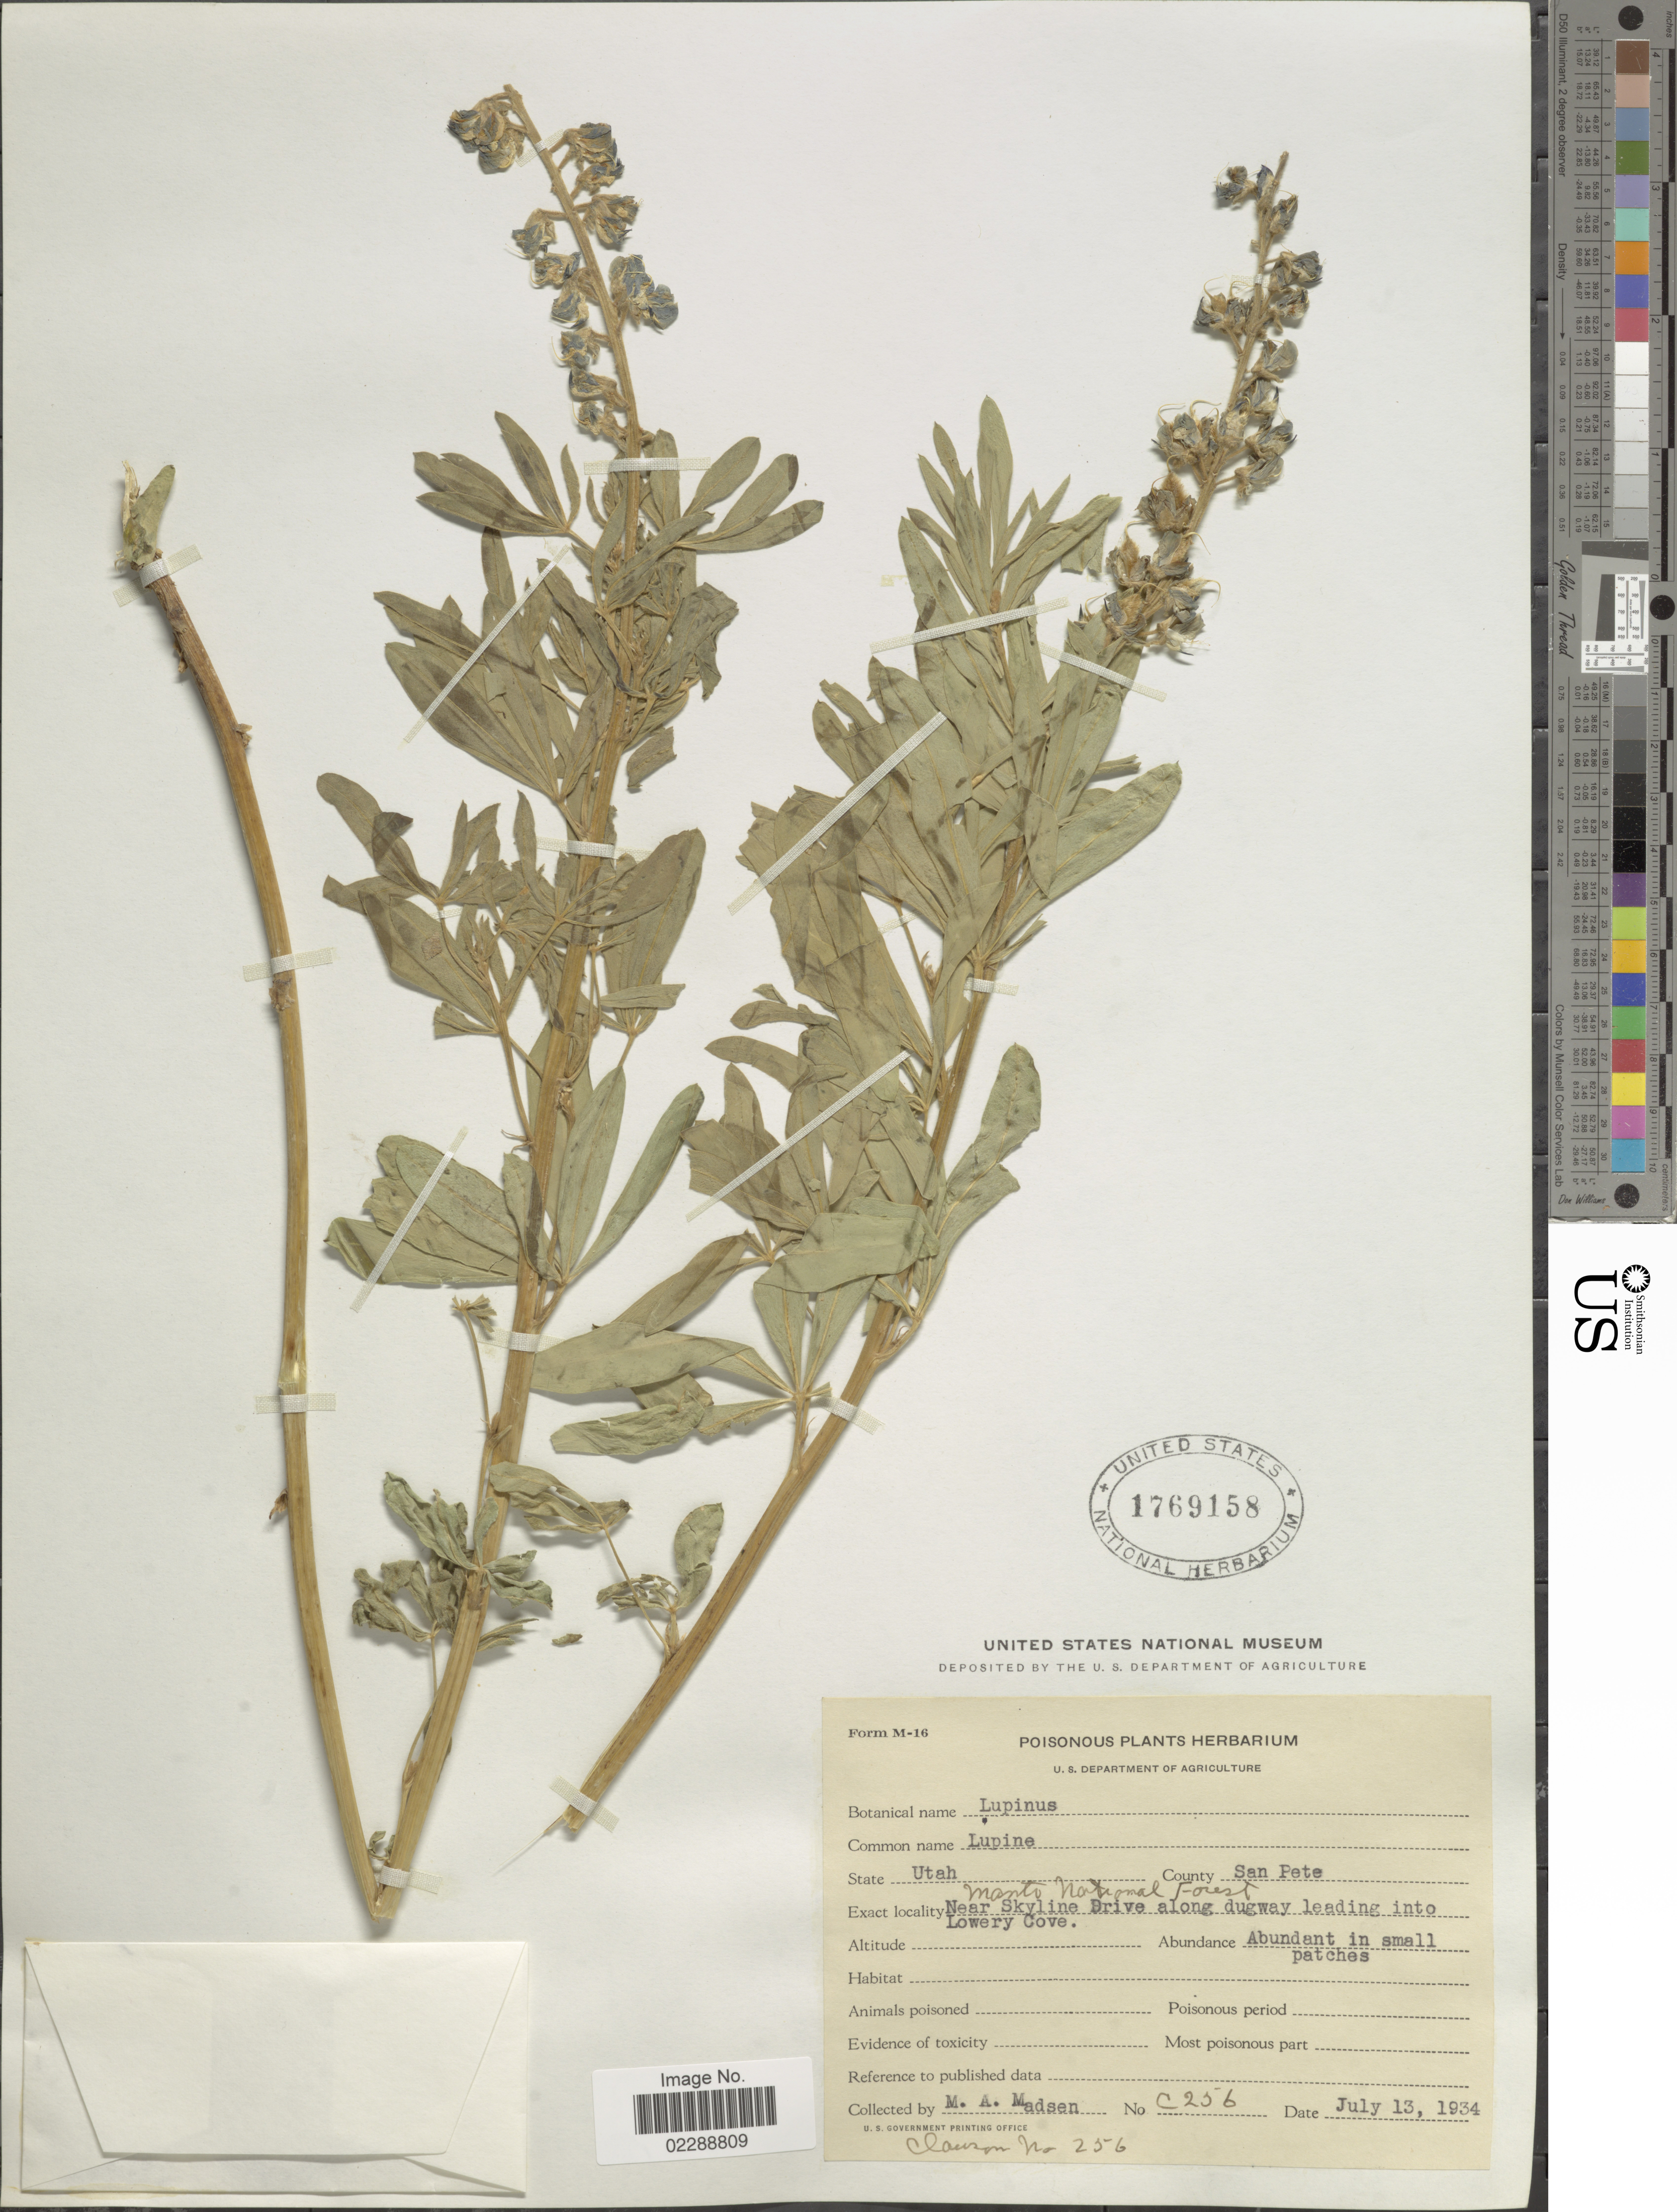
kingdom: Plantae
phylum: Tracheophyta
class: Magnoliopsida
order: Fabales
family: Fabaceae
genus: Lupinus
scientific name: Lupinus sp.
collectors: M. Madsen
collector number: C 256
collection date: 1934-07-13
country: United States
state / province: Utah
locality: State Utah, County San Pete, Manti'National Forest, Near Skyline Drive along dugway leading into Lowery Cove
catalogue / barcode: US 1769158